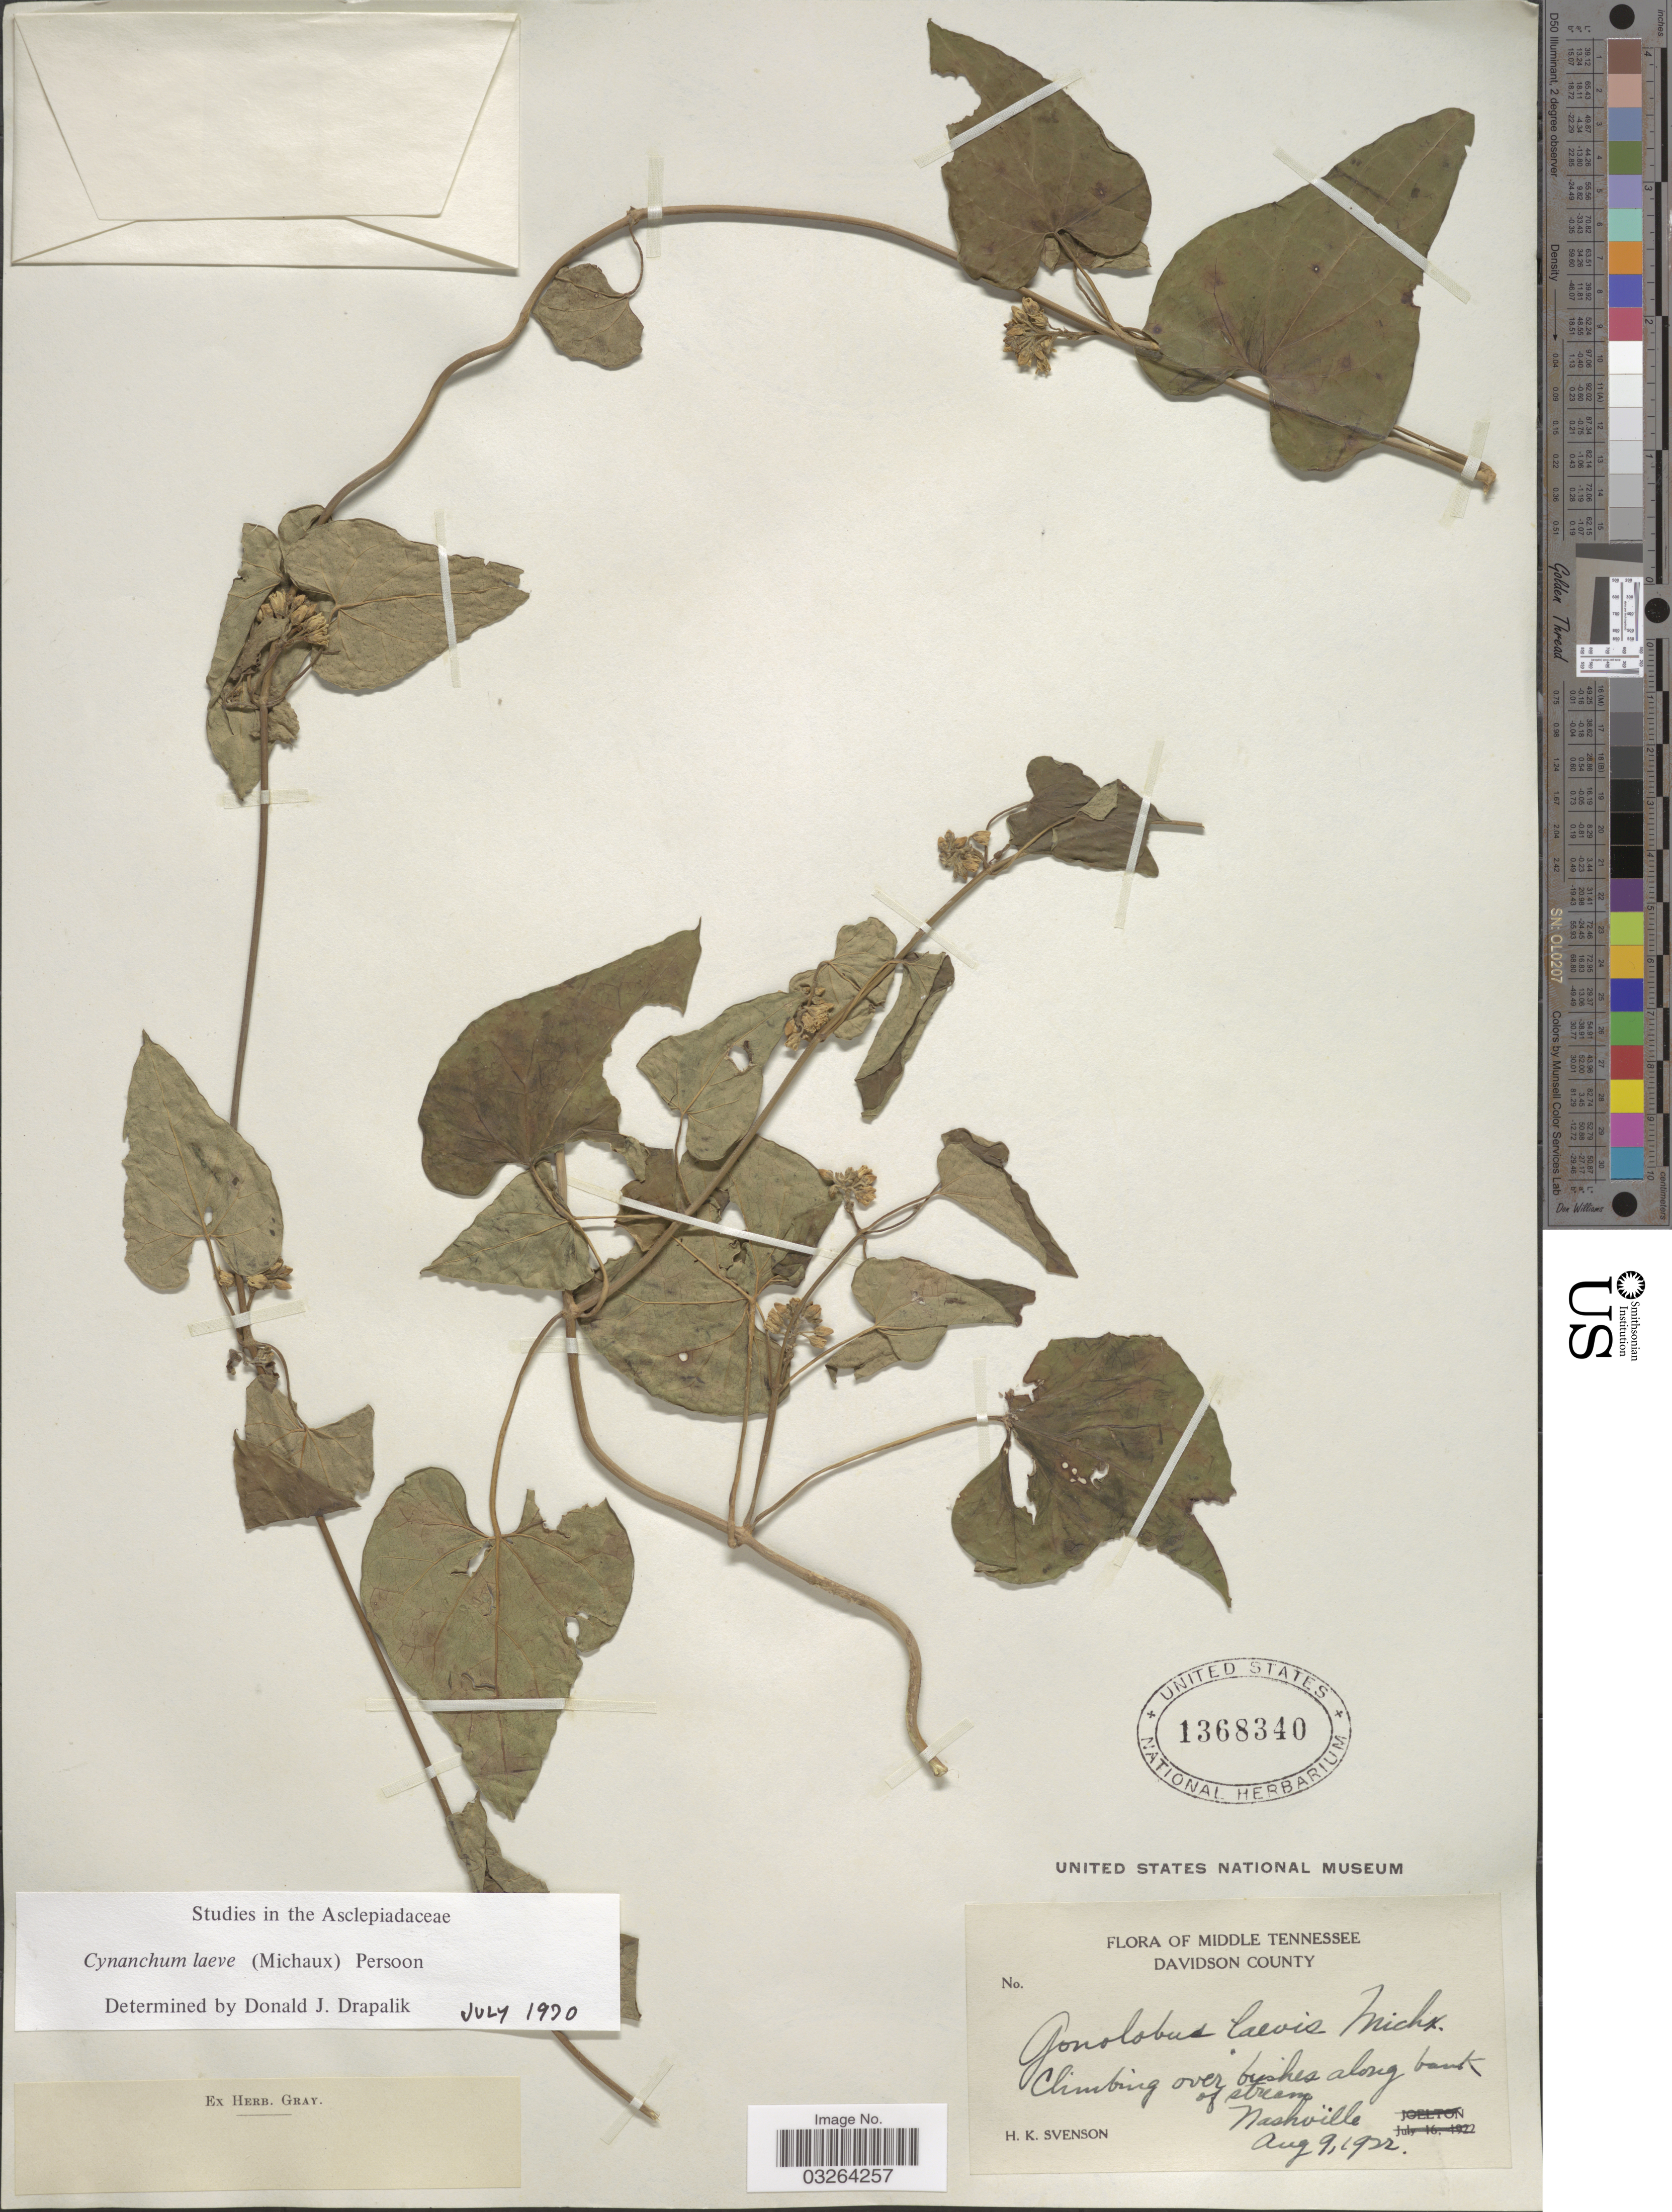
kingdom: Plantae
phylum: Tracheophyta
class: Magnoliopsida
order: Gentianales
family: Apocynaceae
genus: Cynanchum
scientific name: Cynanchum laeve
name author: (Michx.) Pers.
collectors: H. K. Svenson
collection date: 1922-08-09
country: United States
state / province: Tennessee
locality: Middle Tennessee. Davidson County. Nashville.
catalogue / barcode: US 1368340